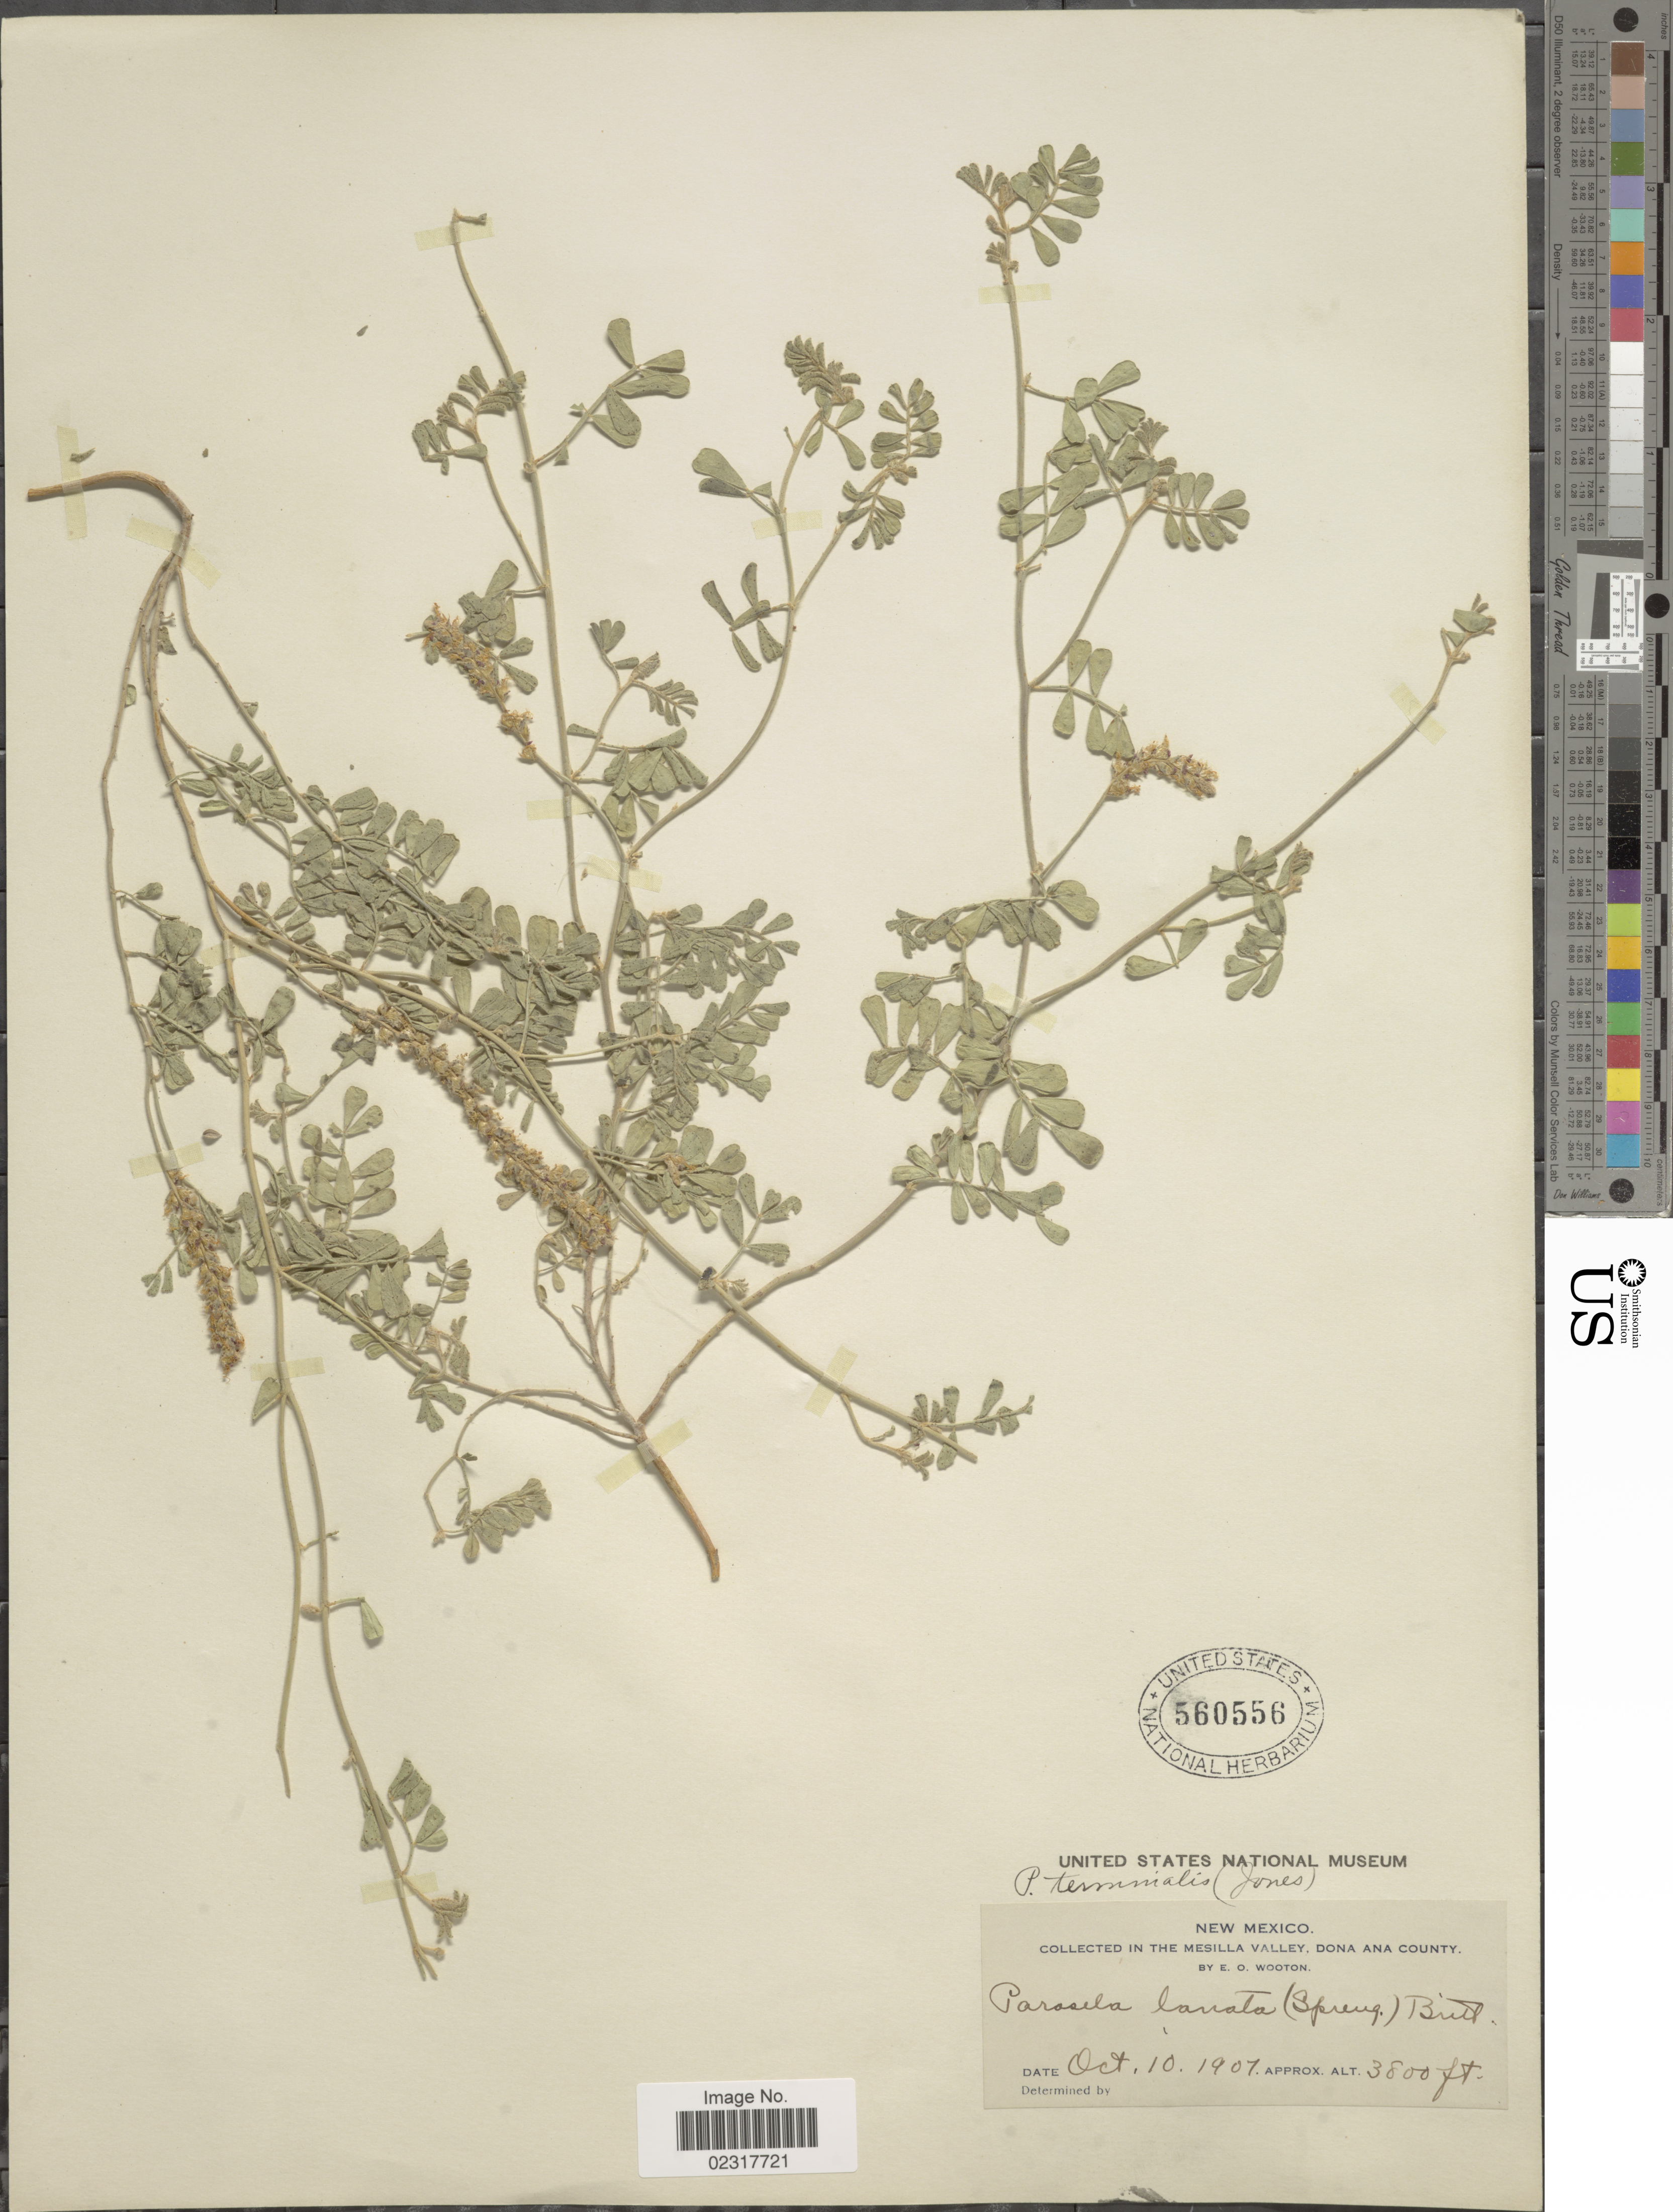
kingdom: Plantae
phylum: Tracheophyta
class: Magnoliopsida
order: Fabales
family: Fabaceae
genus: Dalea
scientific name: Dalea lanata var. terminalis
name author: (M.E. Jones) Barneby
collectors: E. O. Wooton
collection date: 1907-10-10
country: United States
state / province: New Mexico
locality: Mesilla Valley, Dona Ana County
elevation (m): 1158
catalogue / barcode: US 560556